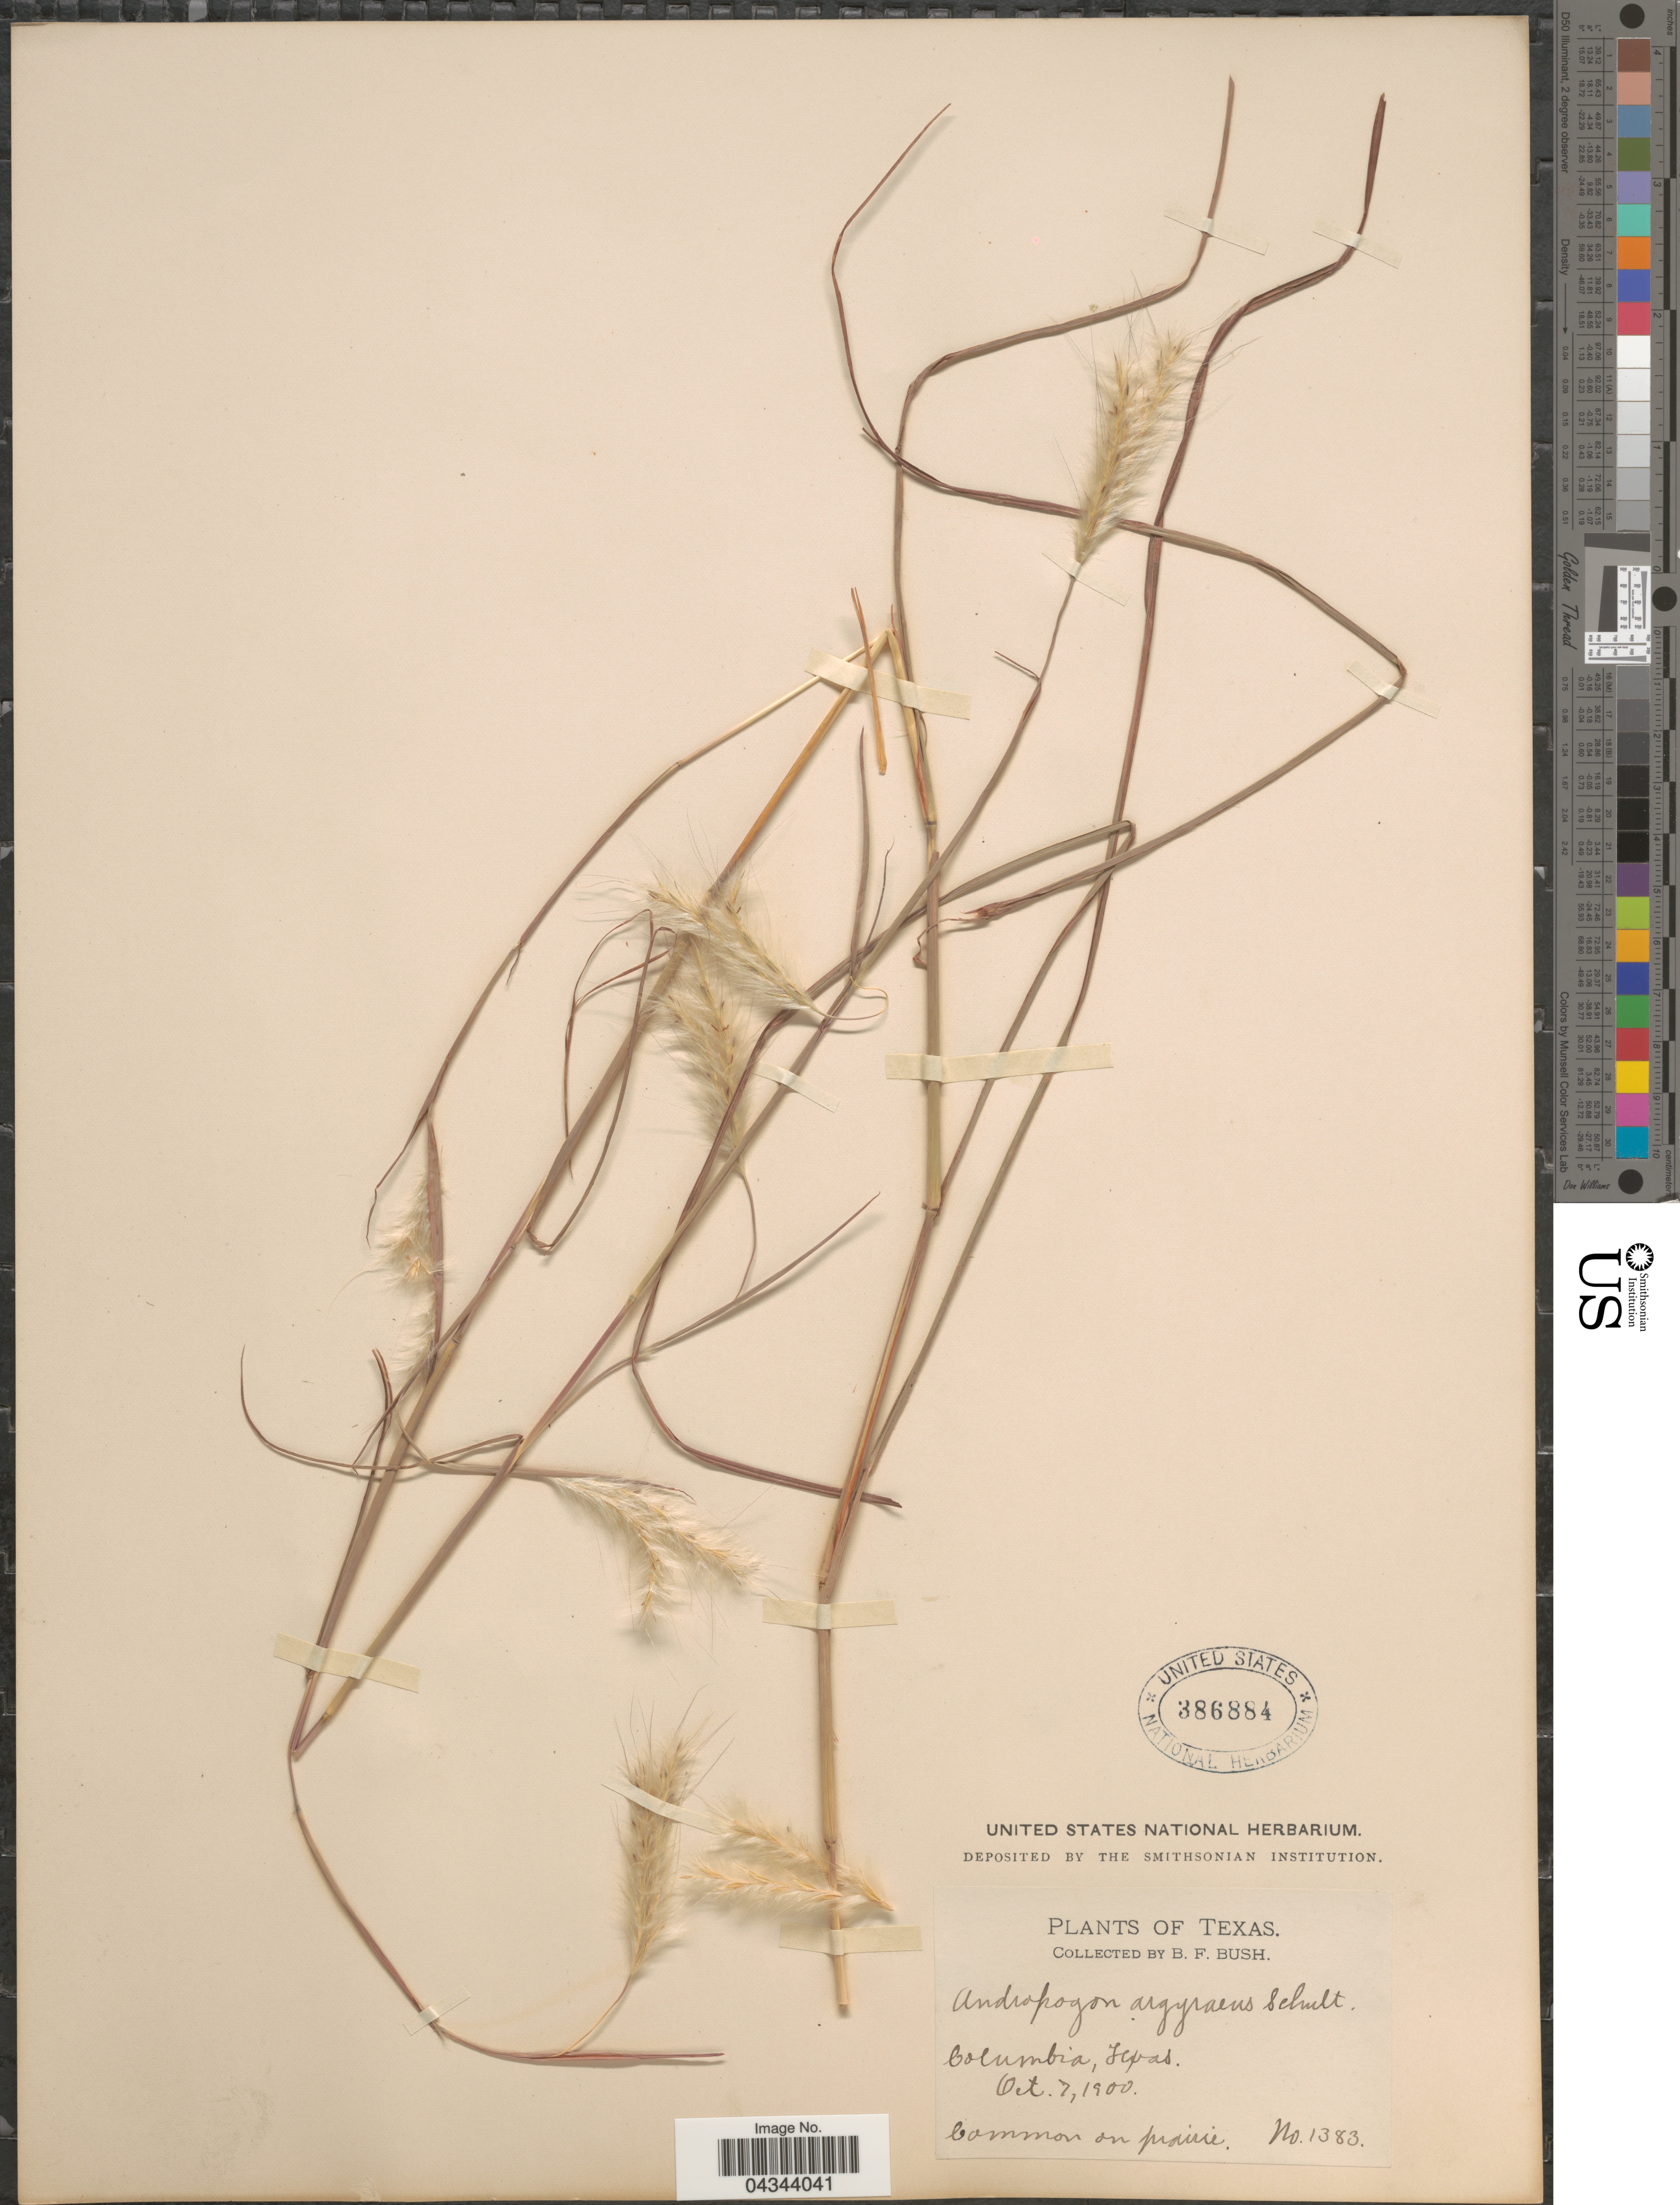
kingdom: Plantae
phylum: Tracheophyta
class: Liliopsida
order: Poales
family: Poaceae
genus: Andropogon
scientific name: Andropogon ternarius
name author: Michx.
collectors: B. F. Bush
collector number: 1383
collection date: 1900-10-07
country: United States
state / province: Texas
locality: Columbia.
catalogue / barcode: US 386884